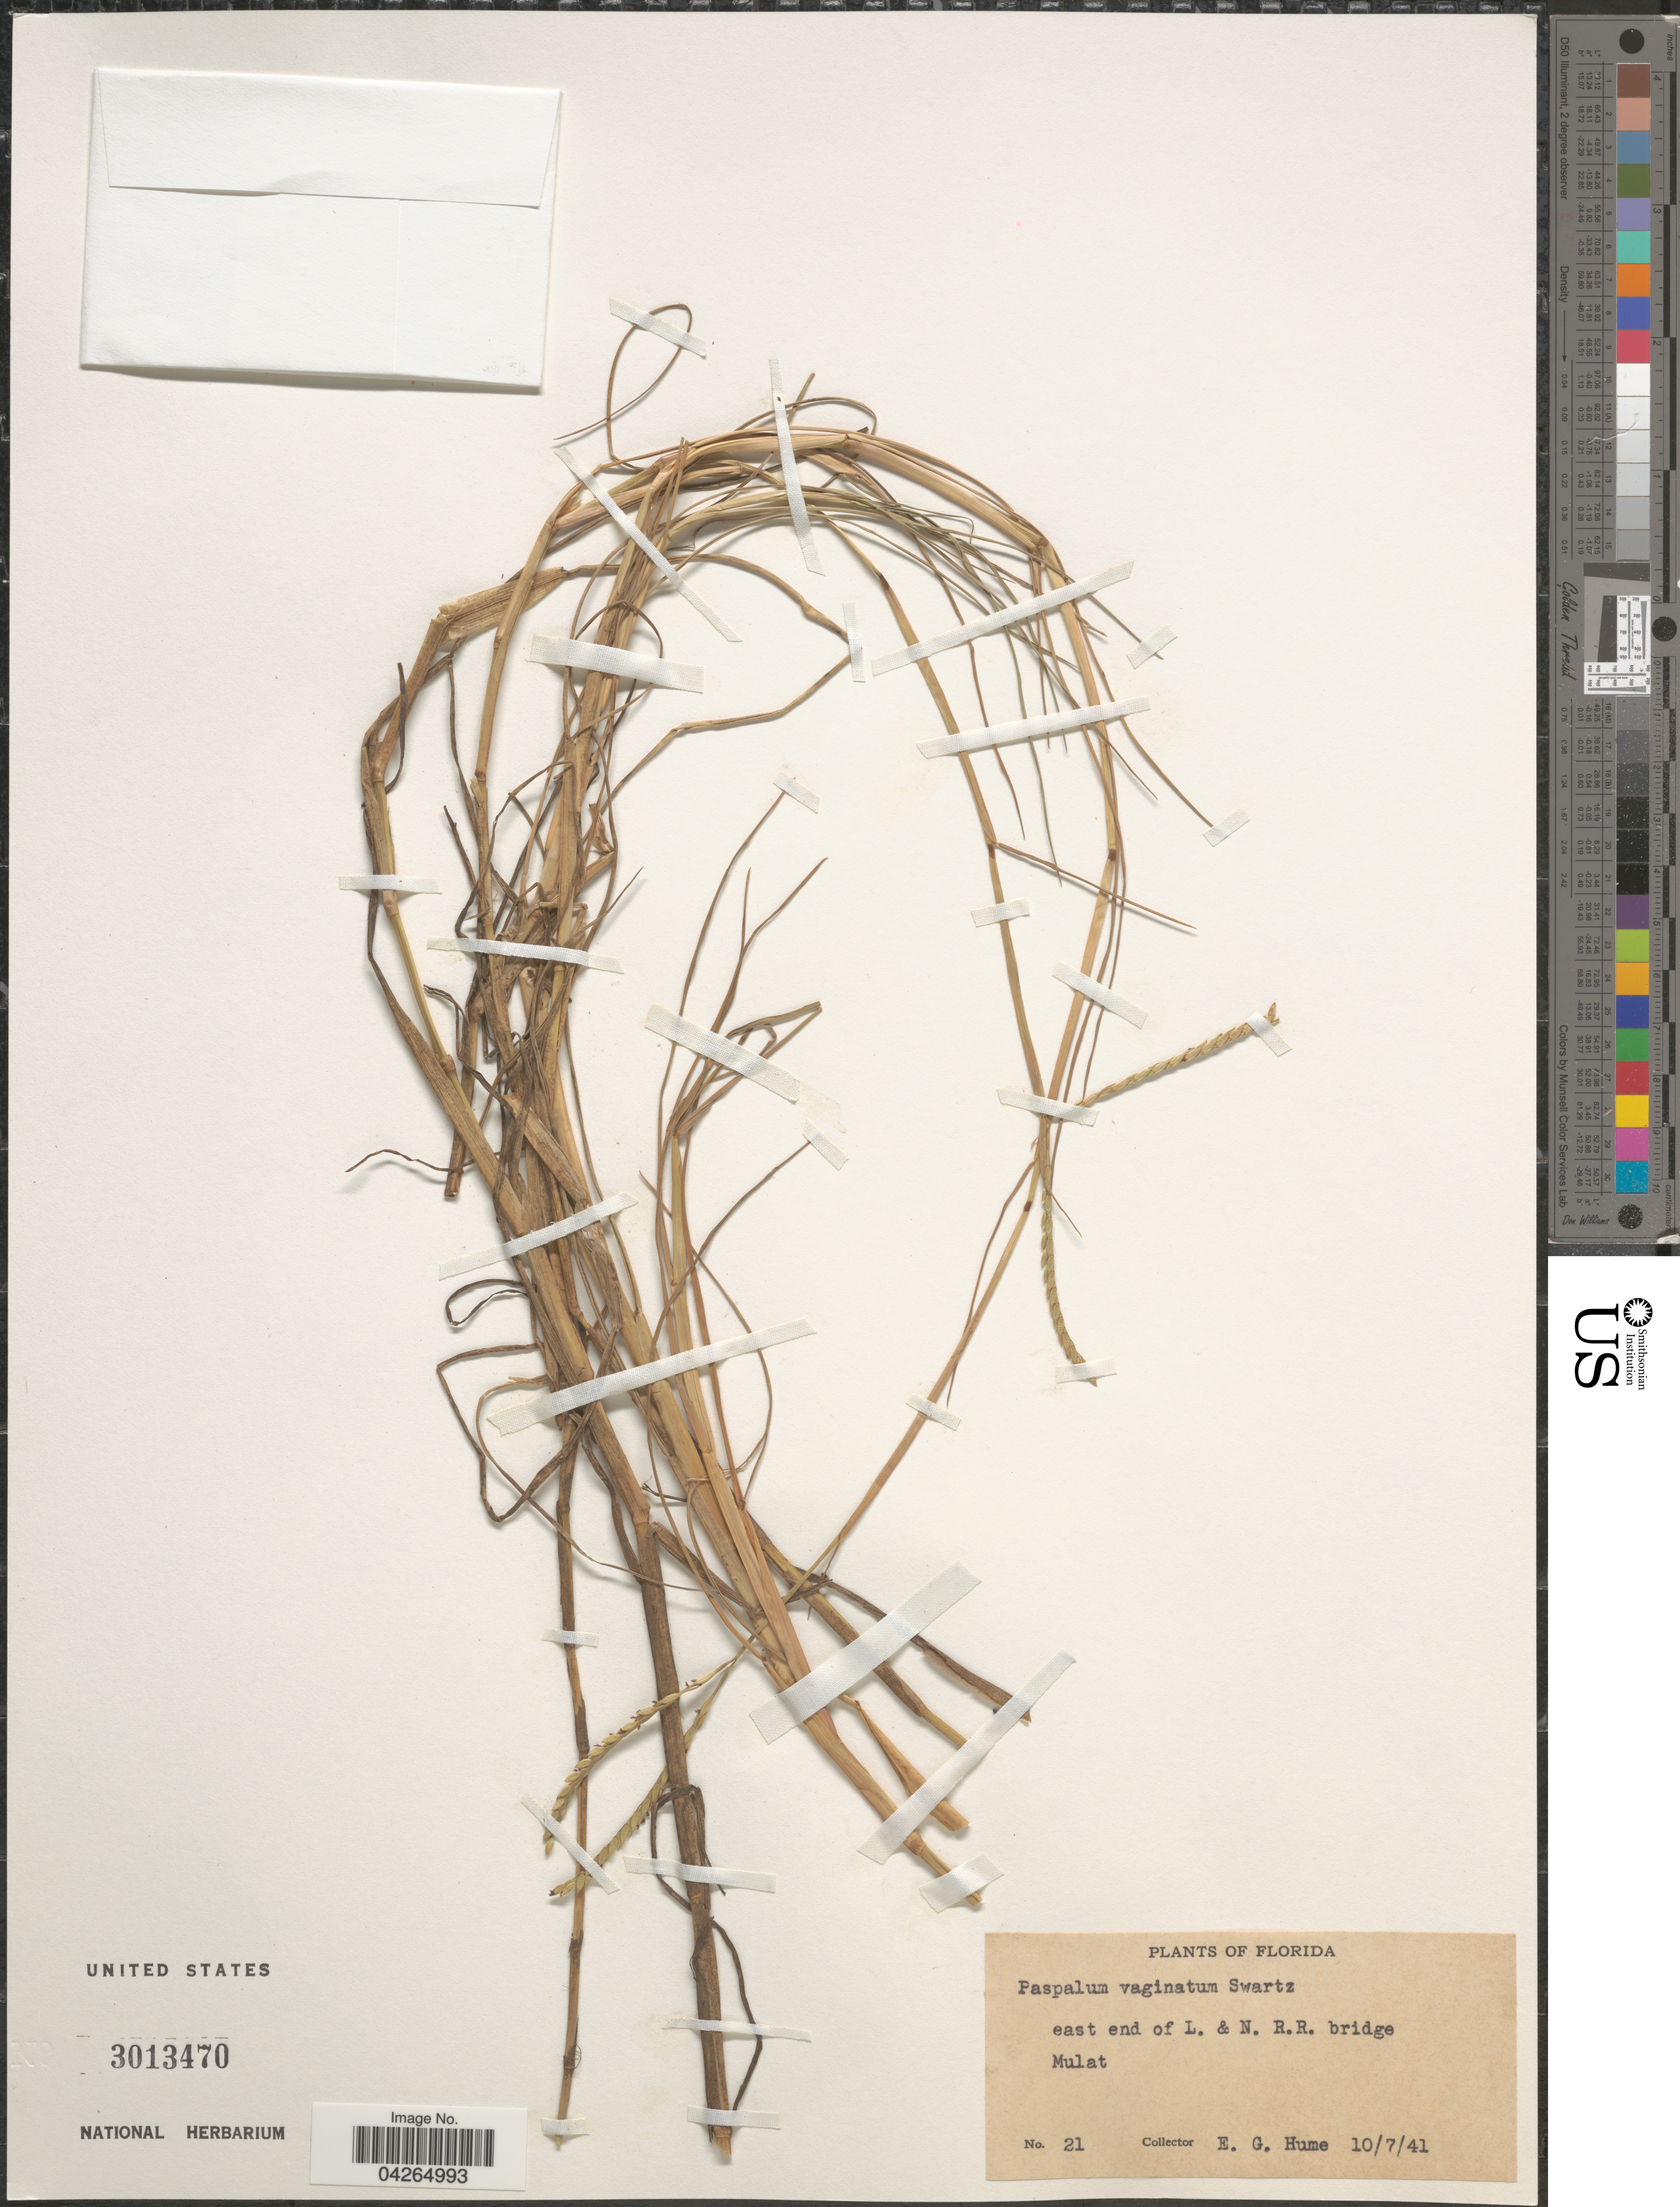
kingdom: Plantae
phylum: Tracheophyta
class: Liliopsida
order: Poales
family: Poaceae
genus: Paspalum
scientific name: Paspalum vaginatum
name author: Sw.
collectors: E. Hume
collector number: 21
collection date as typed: Transcribed d/m/y: 7/10/41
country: United States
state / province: Florida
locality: East end of L. & N. R. R. bridge. Mulat.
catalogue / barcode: US 3013470